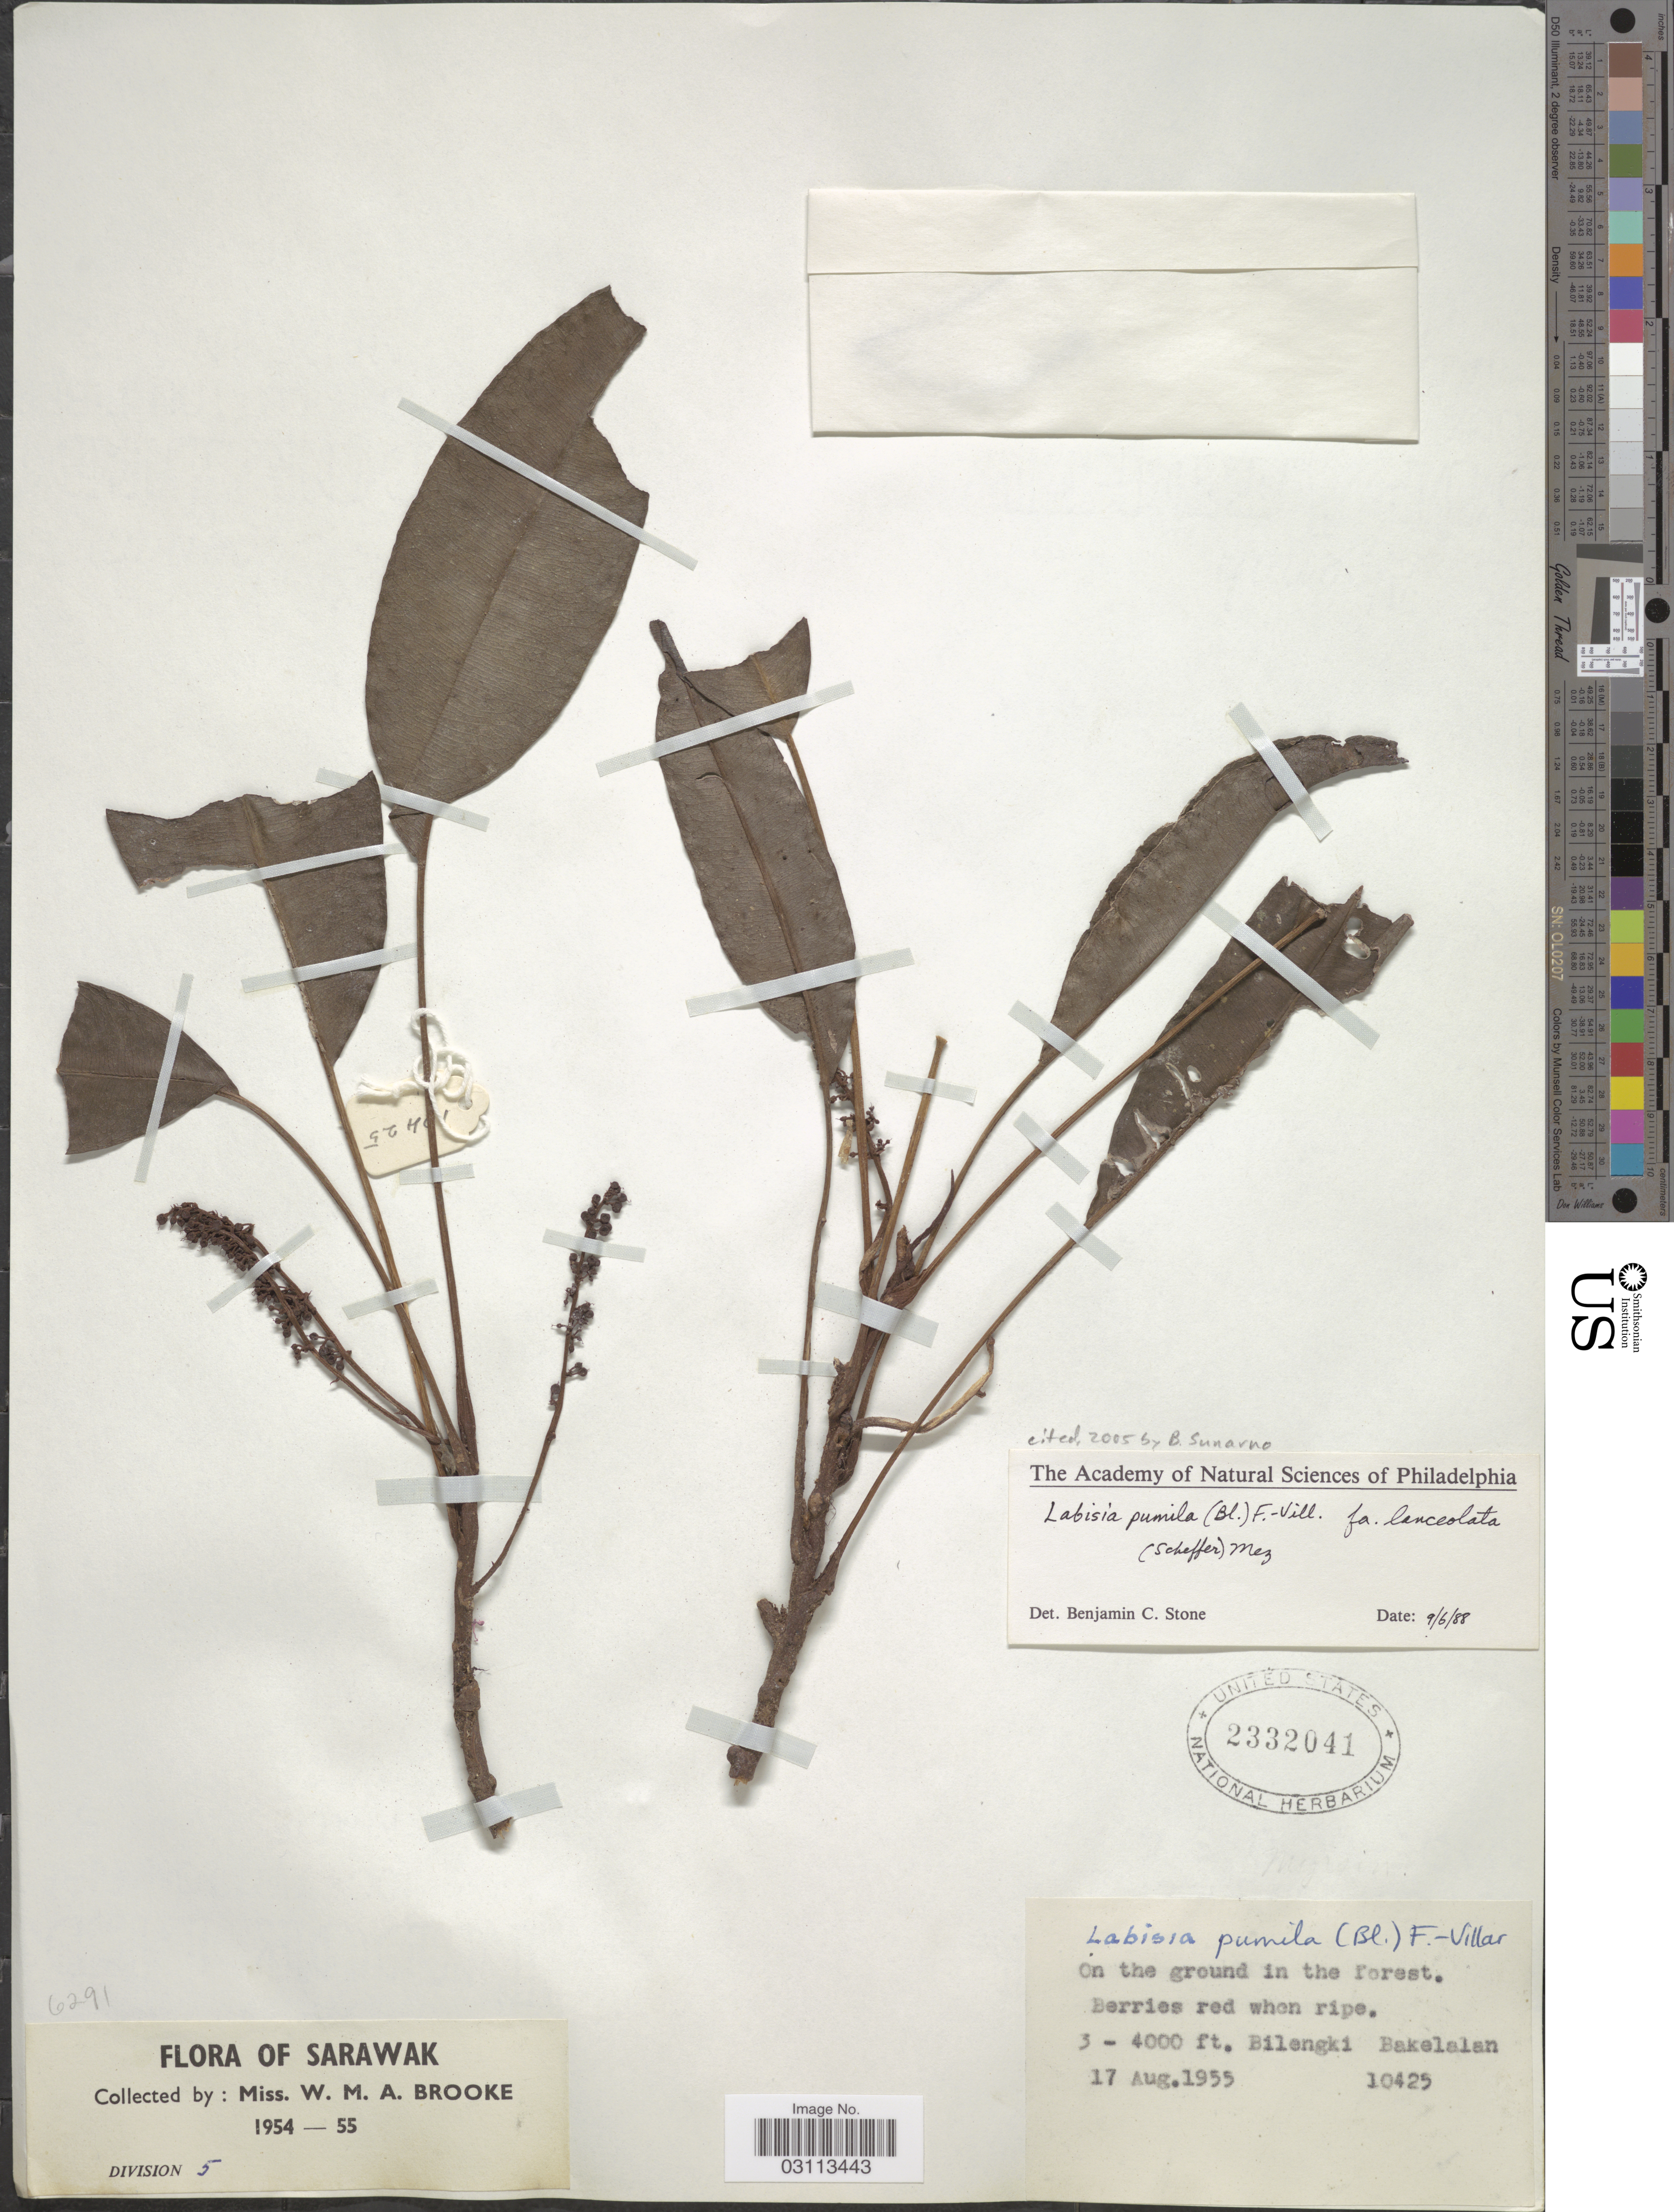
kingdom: Plantae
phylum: Tracheophyta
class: Magnoliopsida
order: Ericales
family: Primulaceae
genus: Labisia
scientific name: Labisia pumila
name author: (Blume) Fern.-Vill.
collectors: W. Brooke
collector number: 10425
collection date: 1955-08-17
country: Malaysia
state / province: Sarawak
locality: Division 5. Bilengki Bakelalan.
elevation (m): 914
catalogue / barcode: US 2332041